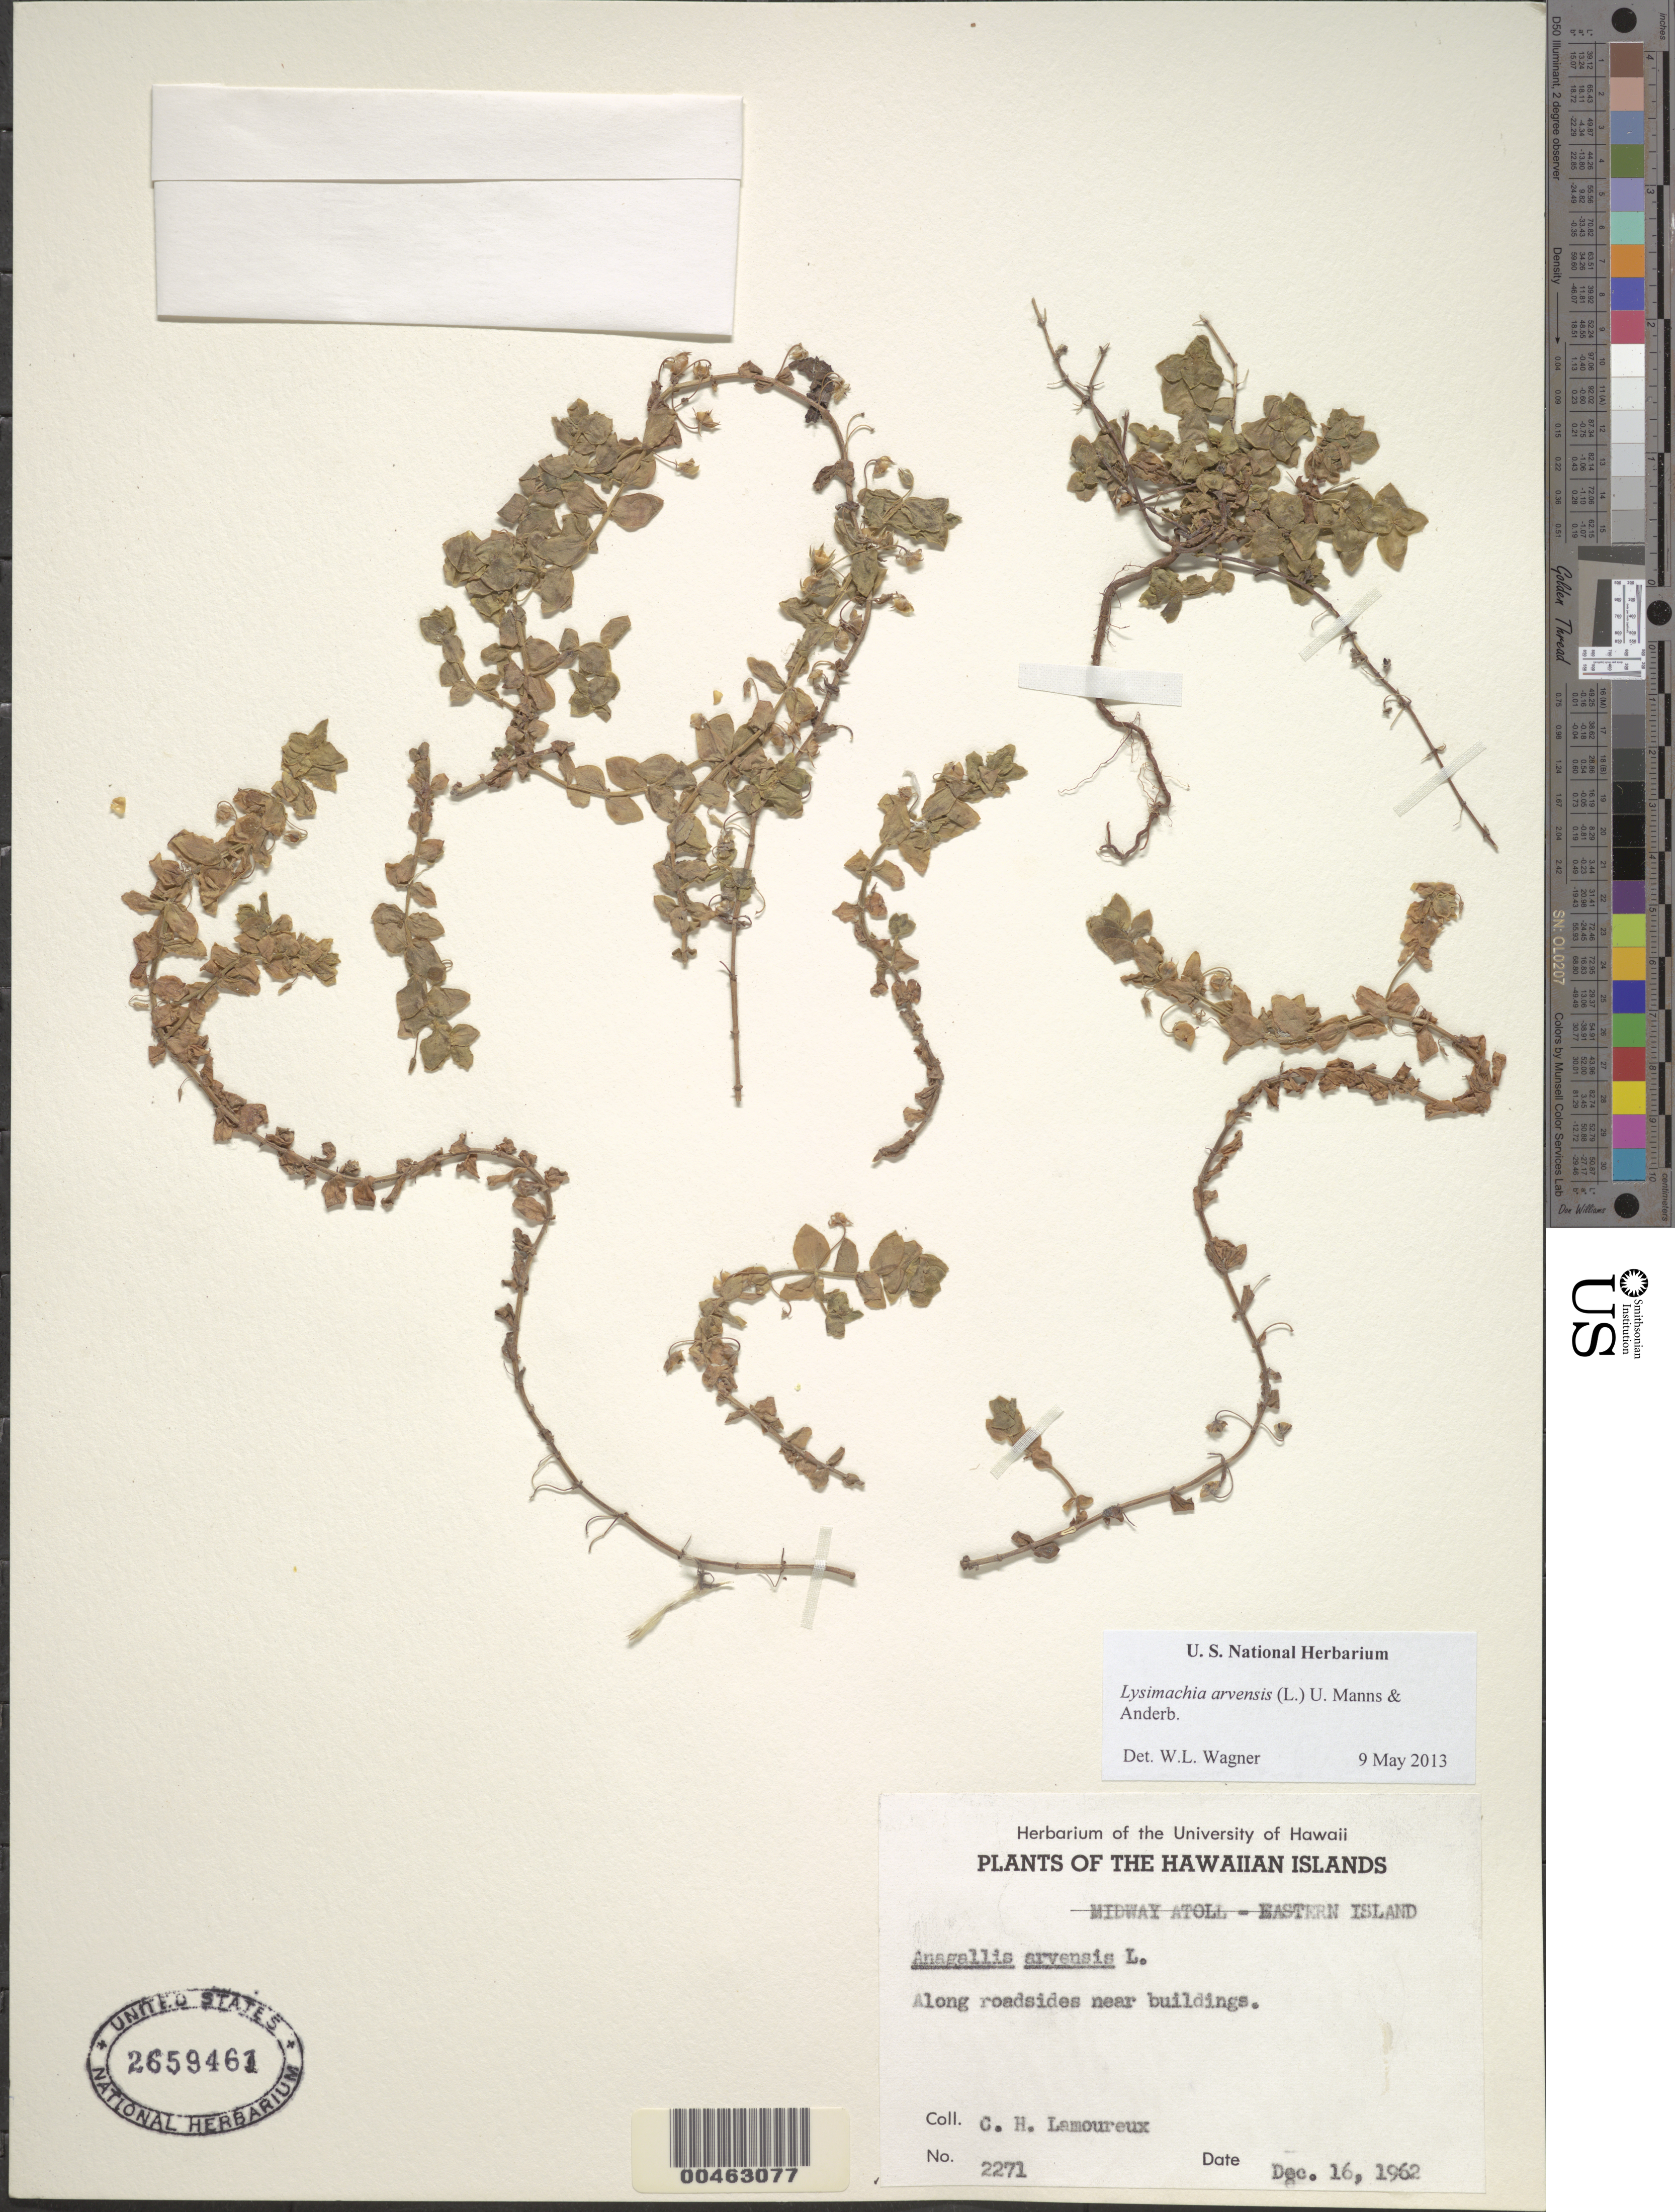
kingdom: Plantae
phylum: Tracheophyta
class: Magnoliopsida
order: Ericales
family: Primulaceae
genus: Lysimachia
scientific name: Lysimachia arvensis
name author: (L.) U. Manns & Anderb.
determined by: Wagner, W. L., (BOT), Smithsonian Institution - National Museum of Natural History (UNITED STATES)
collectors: C. H. Lamoureux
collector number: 2271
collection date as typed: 16 Dec 1962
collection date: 1962-12-16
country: U.S. Administered Pacific Islands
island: Midway Atoll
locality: Along roadsides near buildings, Eastern Islet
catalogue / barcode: US 2659461